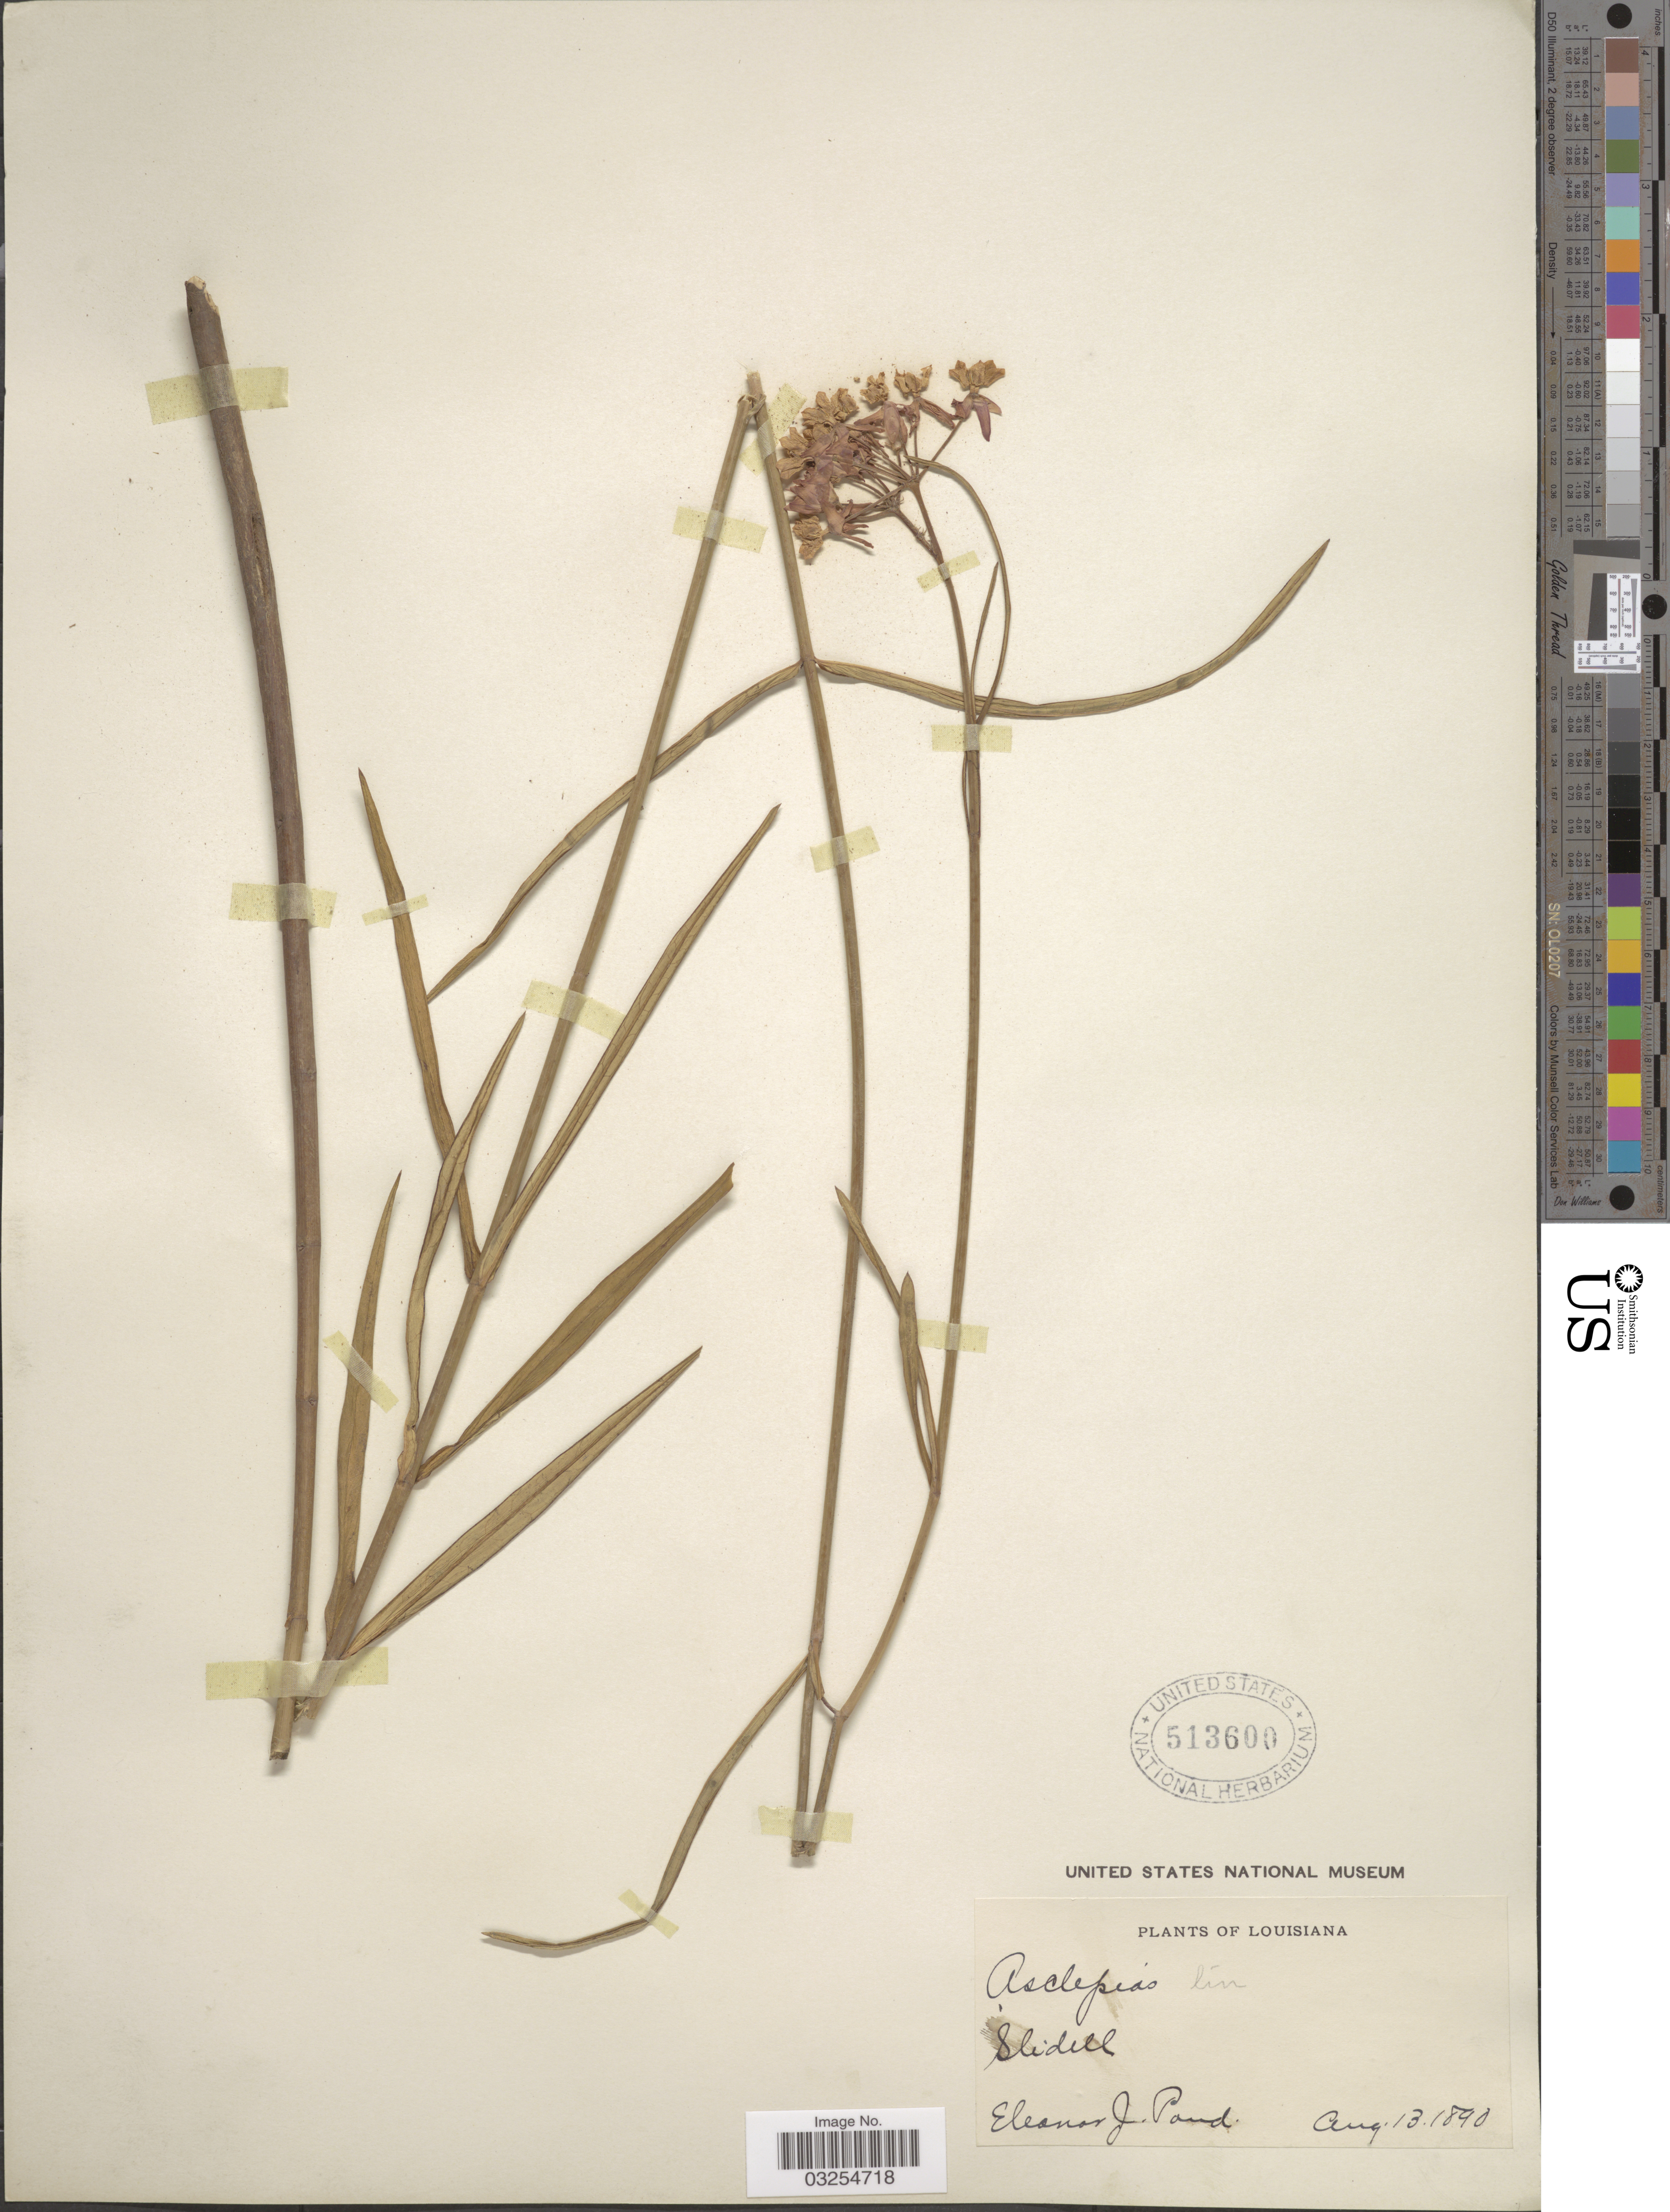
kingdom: Plantae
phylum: Tracheophyta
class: Magnoliopsida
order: Gentianales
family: Apocynaceae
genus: Asclepias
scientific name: Asclepias lanceolata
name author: Walter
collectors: E. Pond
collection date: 1890-08-13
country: United States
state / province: Louisiana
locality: Slidell.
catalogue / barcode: US 513600